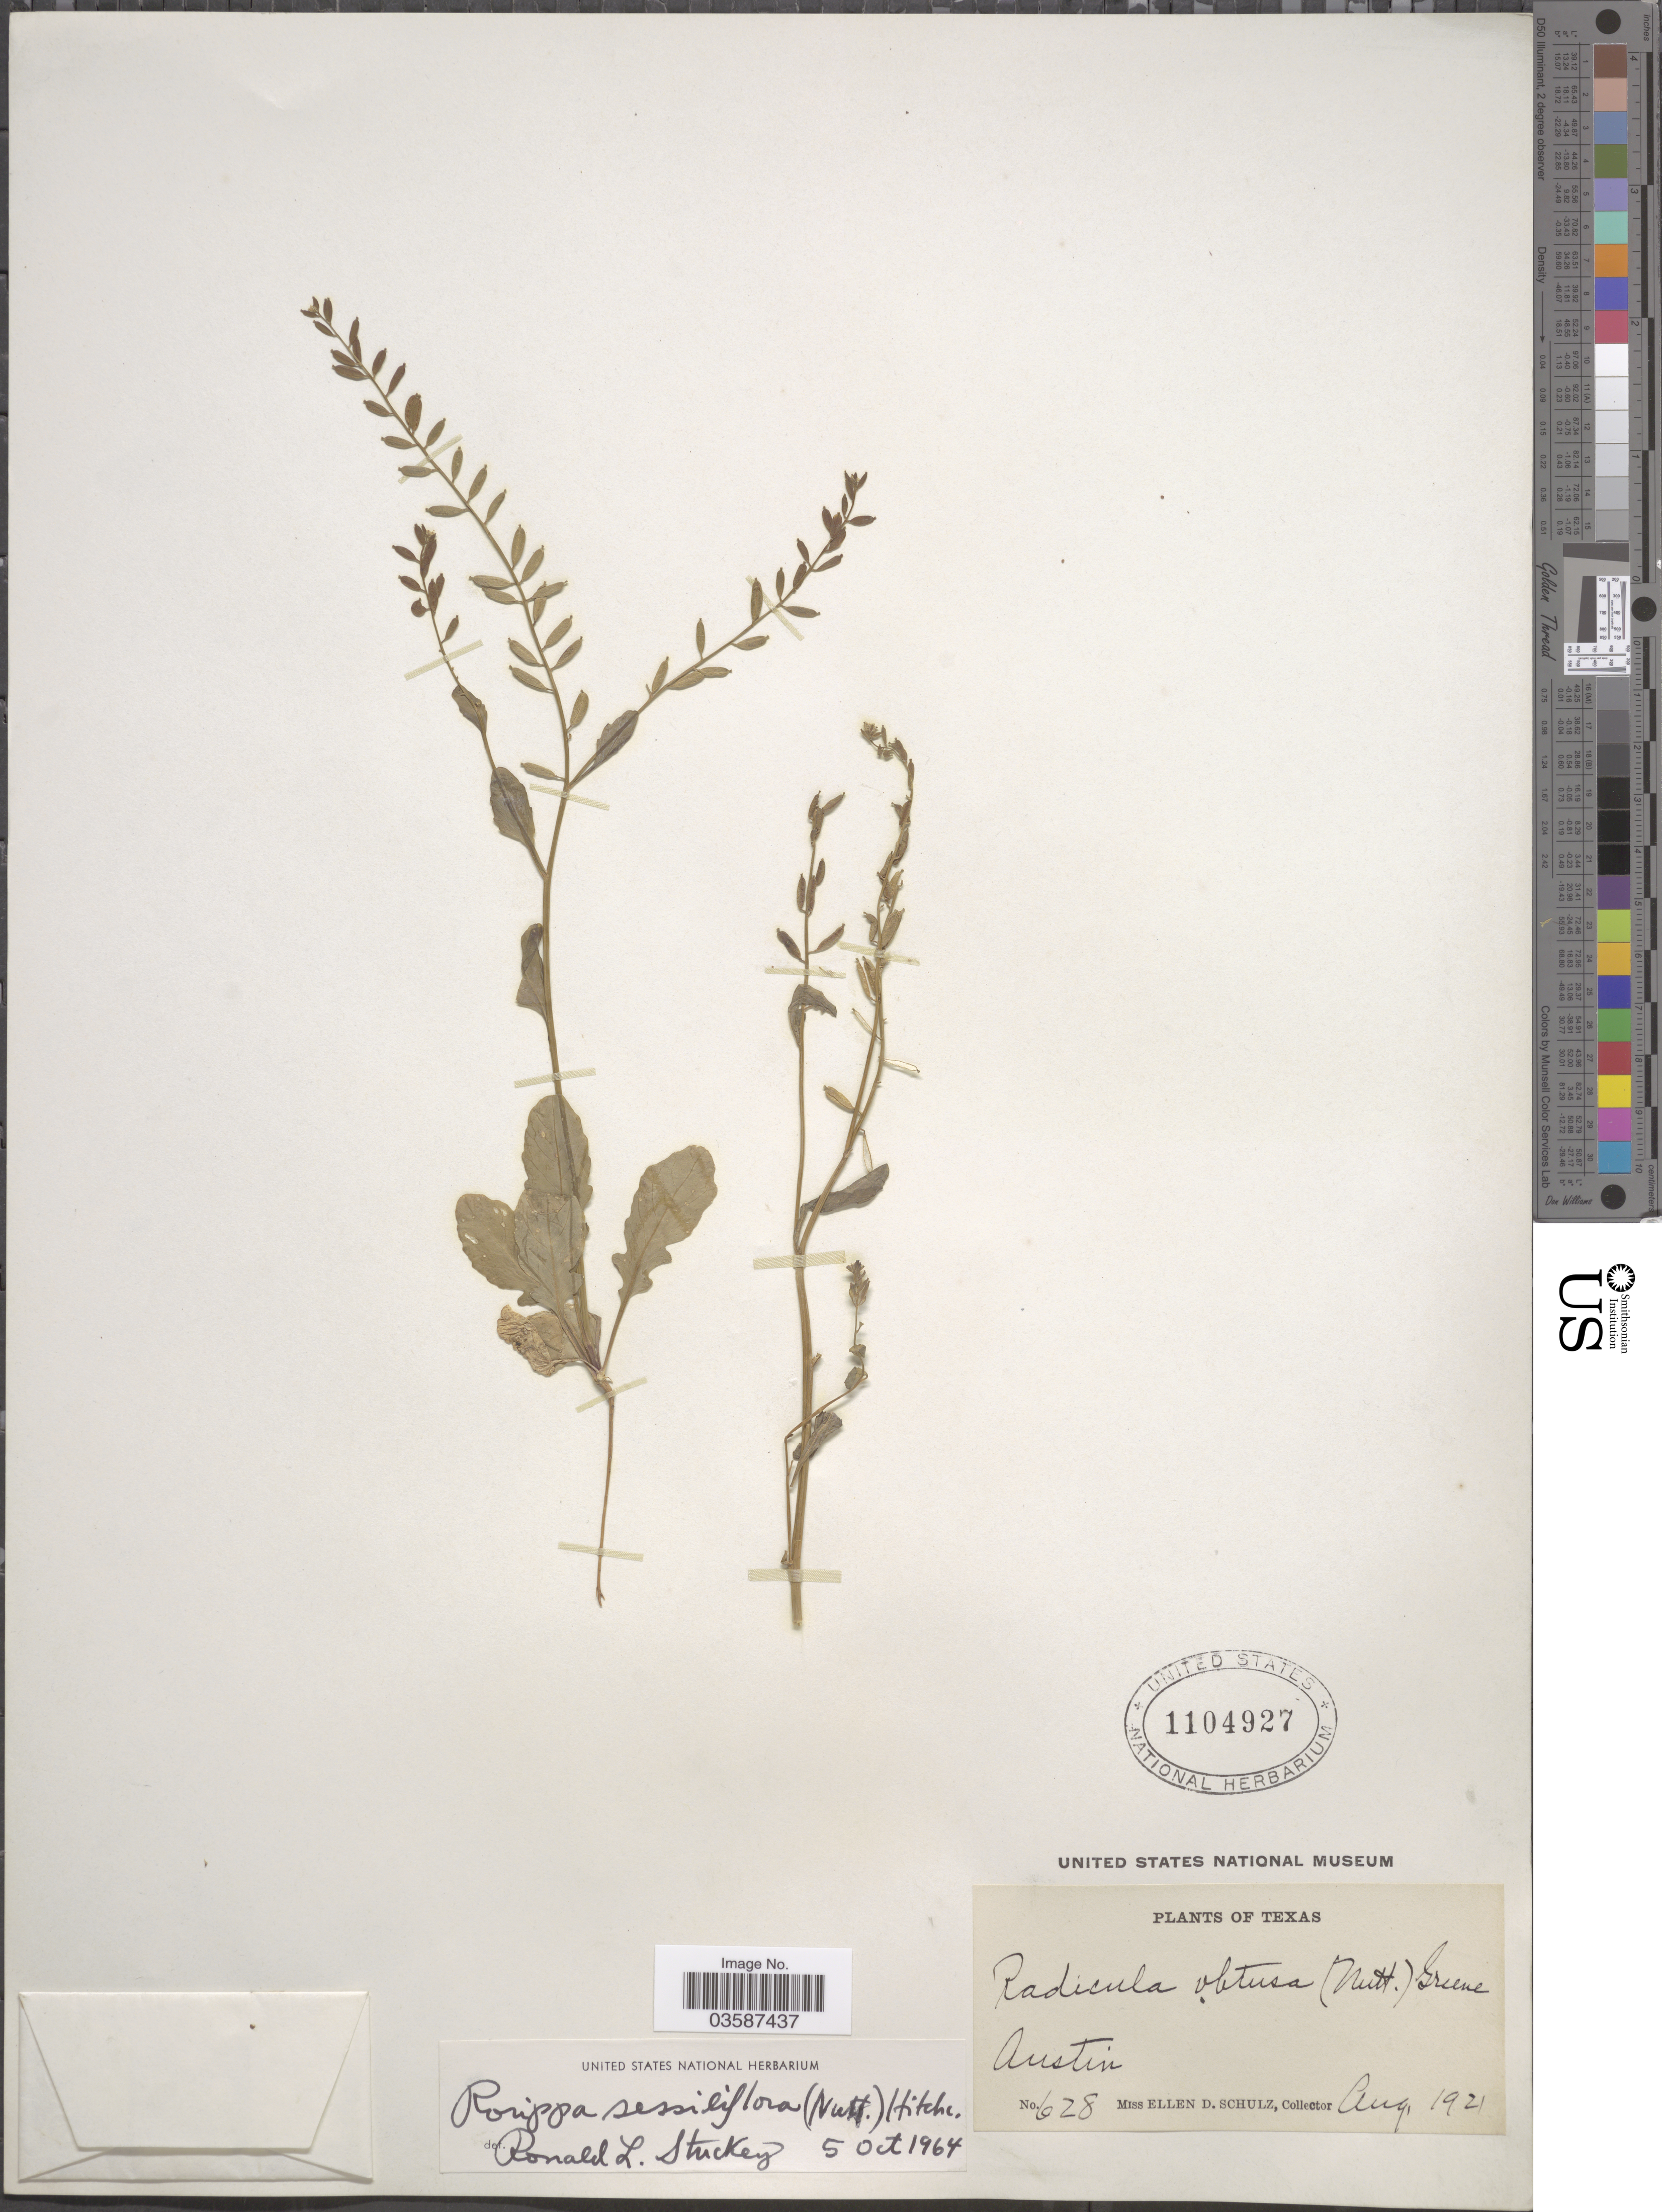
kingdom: Plantae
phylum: Tracheophyta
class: Magnoliopsida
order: Brassicales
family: Brassicaceae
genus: Rorippa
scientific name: Rorippa sessiliflora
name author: (Nutt.) Hitchc.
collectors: E. D. Schulz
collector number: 628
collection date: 1921-08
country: United States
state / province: Texas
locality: Austin.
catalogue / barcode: US 1104927